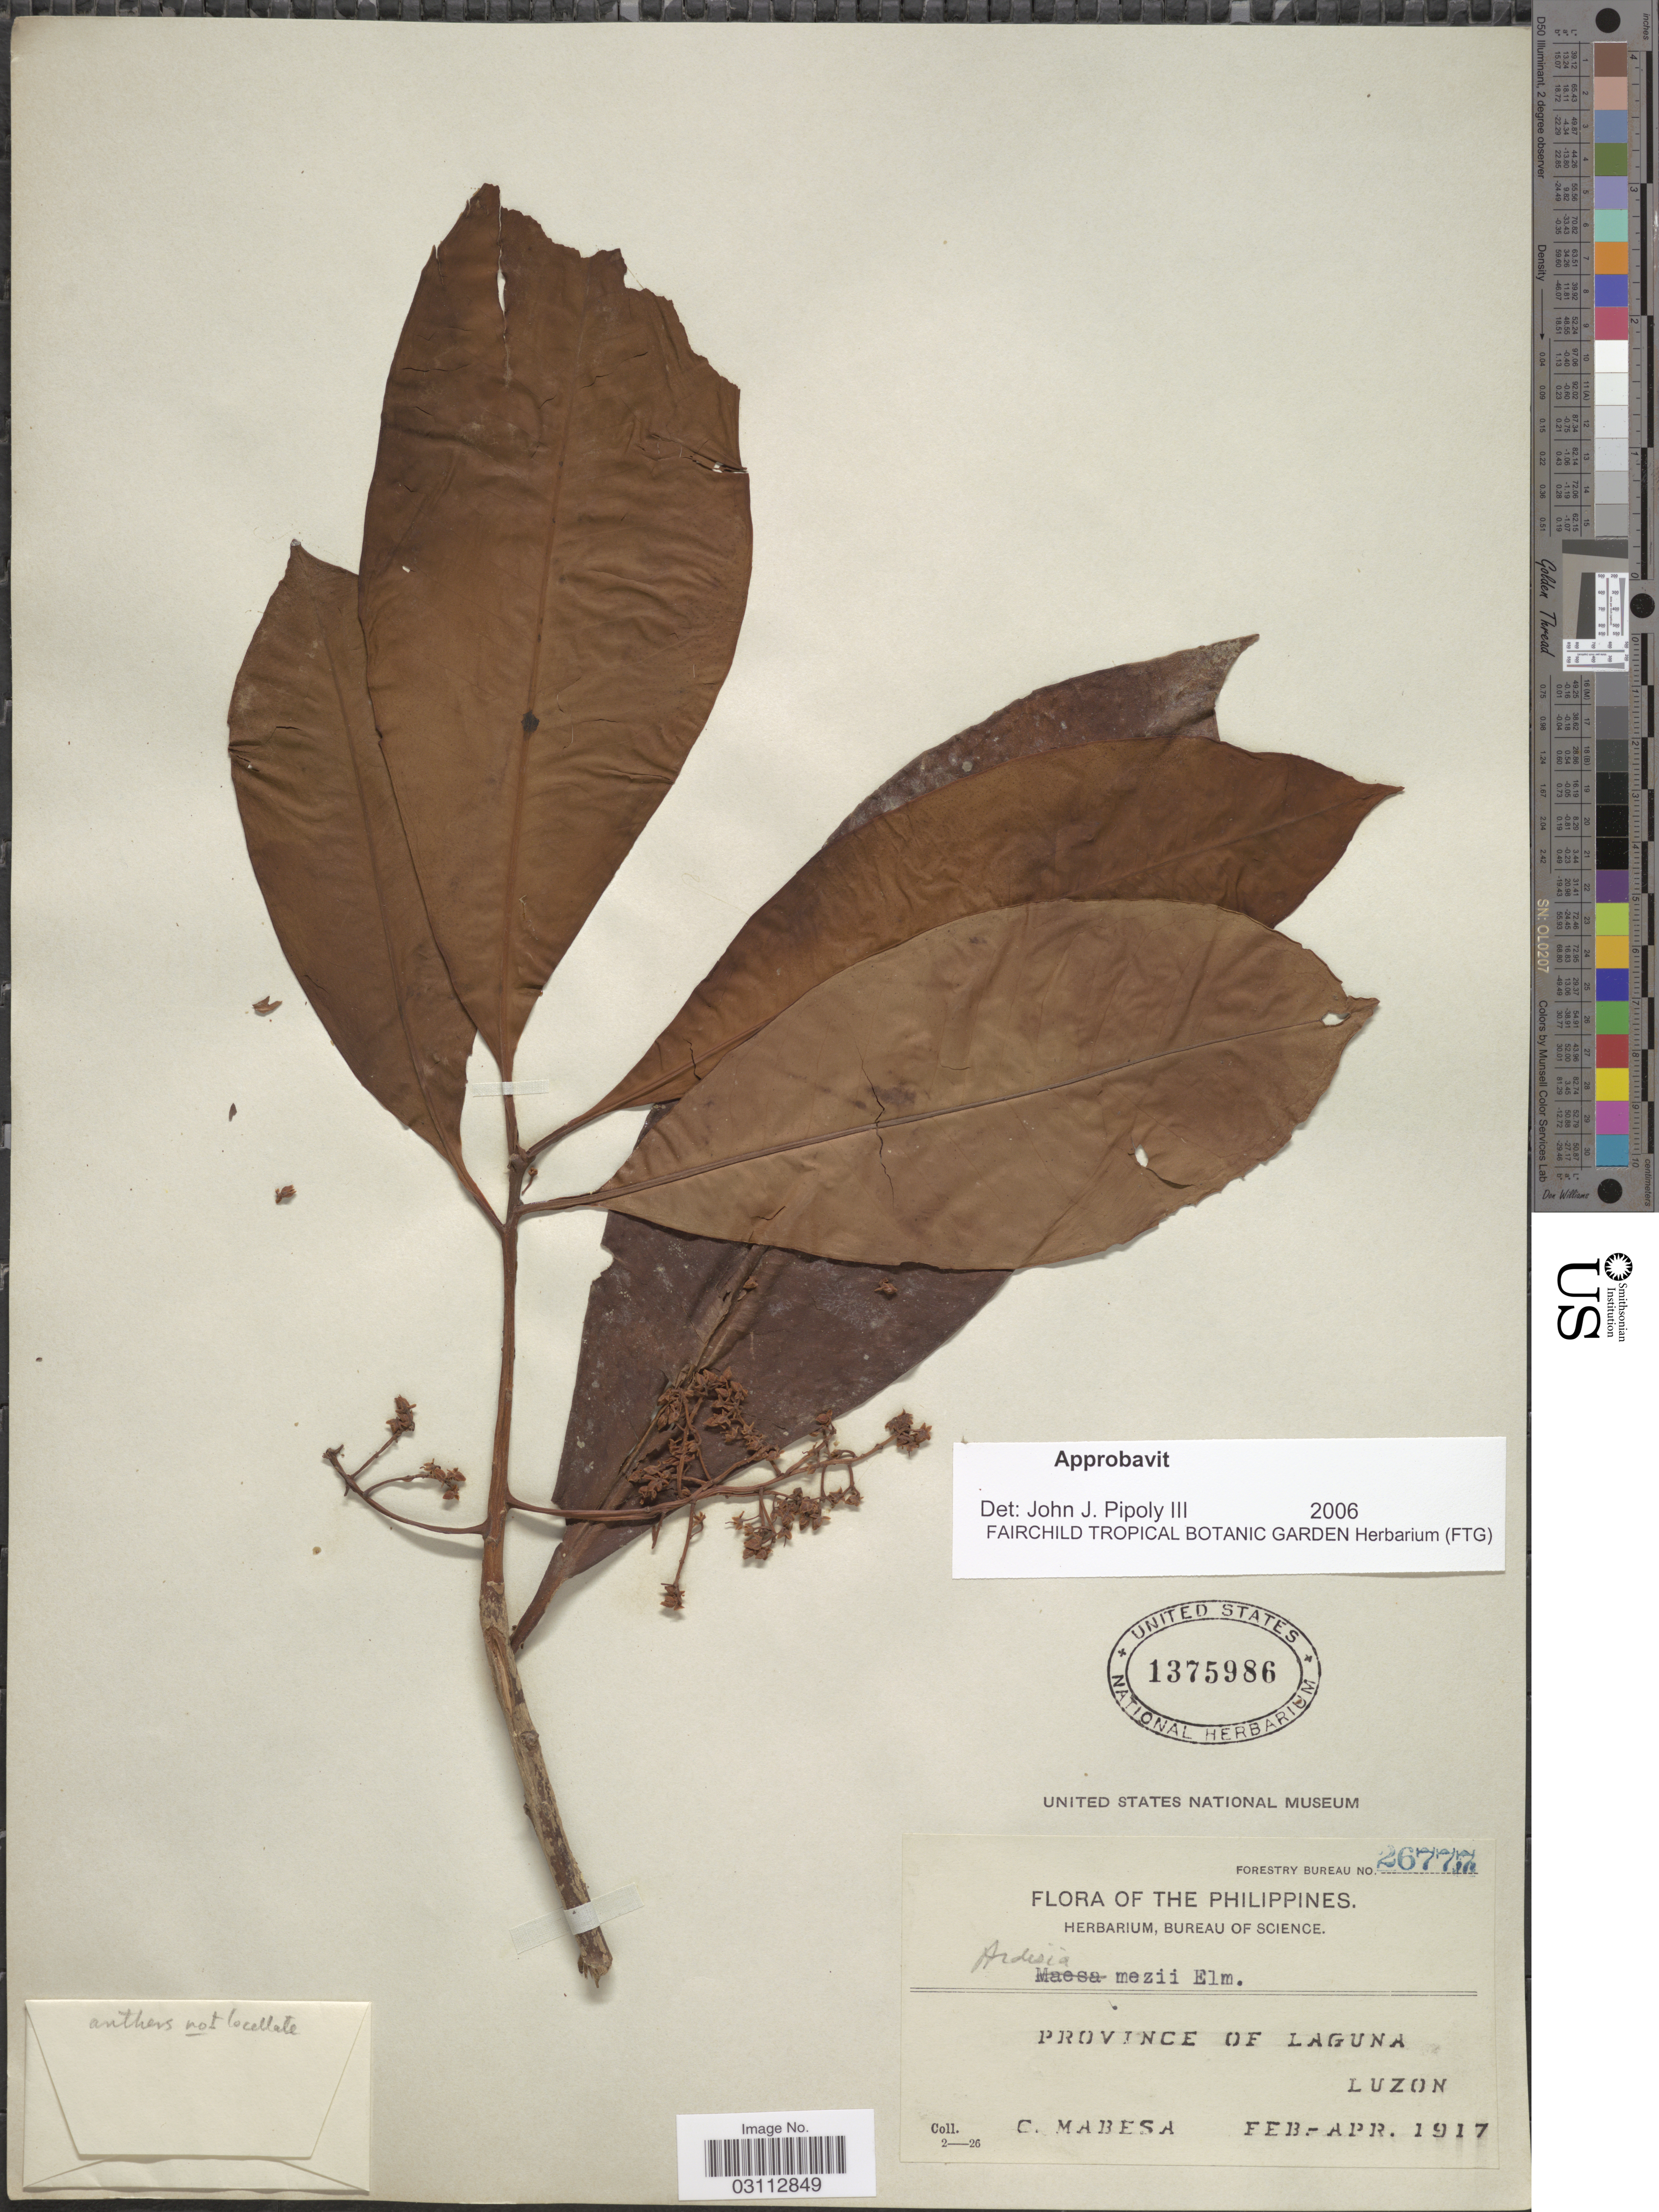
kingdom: Plantae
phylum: Tracheophyta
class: Magnoliopsida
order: Ericales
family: Primulaceae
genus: Ardisia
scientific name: Ardisia mezii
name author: Elmer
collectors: C. Mabesa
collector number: Forestry Bureau 26777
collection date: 1917-02/1917-04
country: Philippines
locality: Province of Laguna. Luzon.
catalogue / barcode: US 1375986